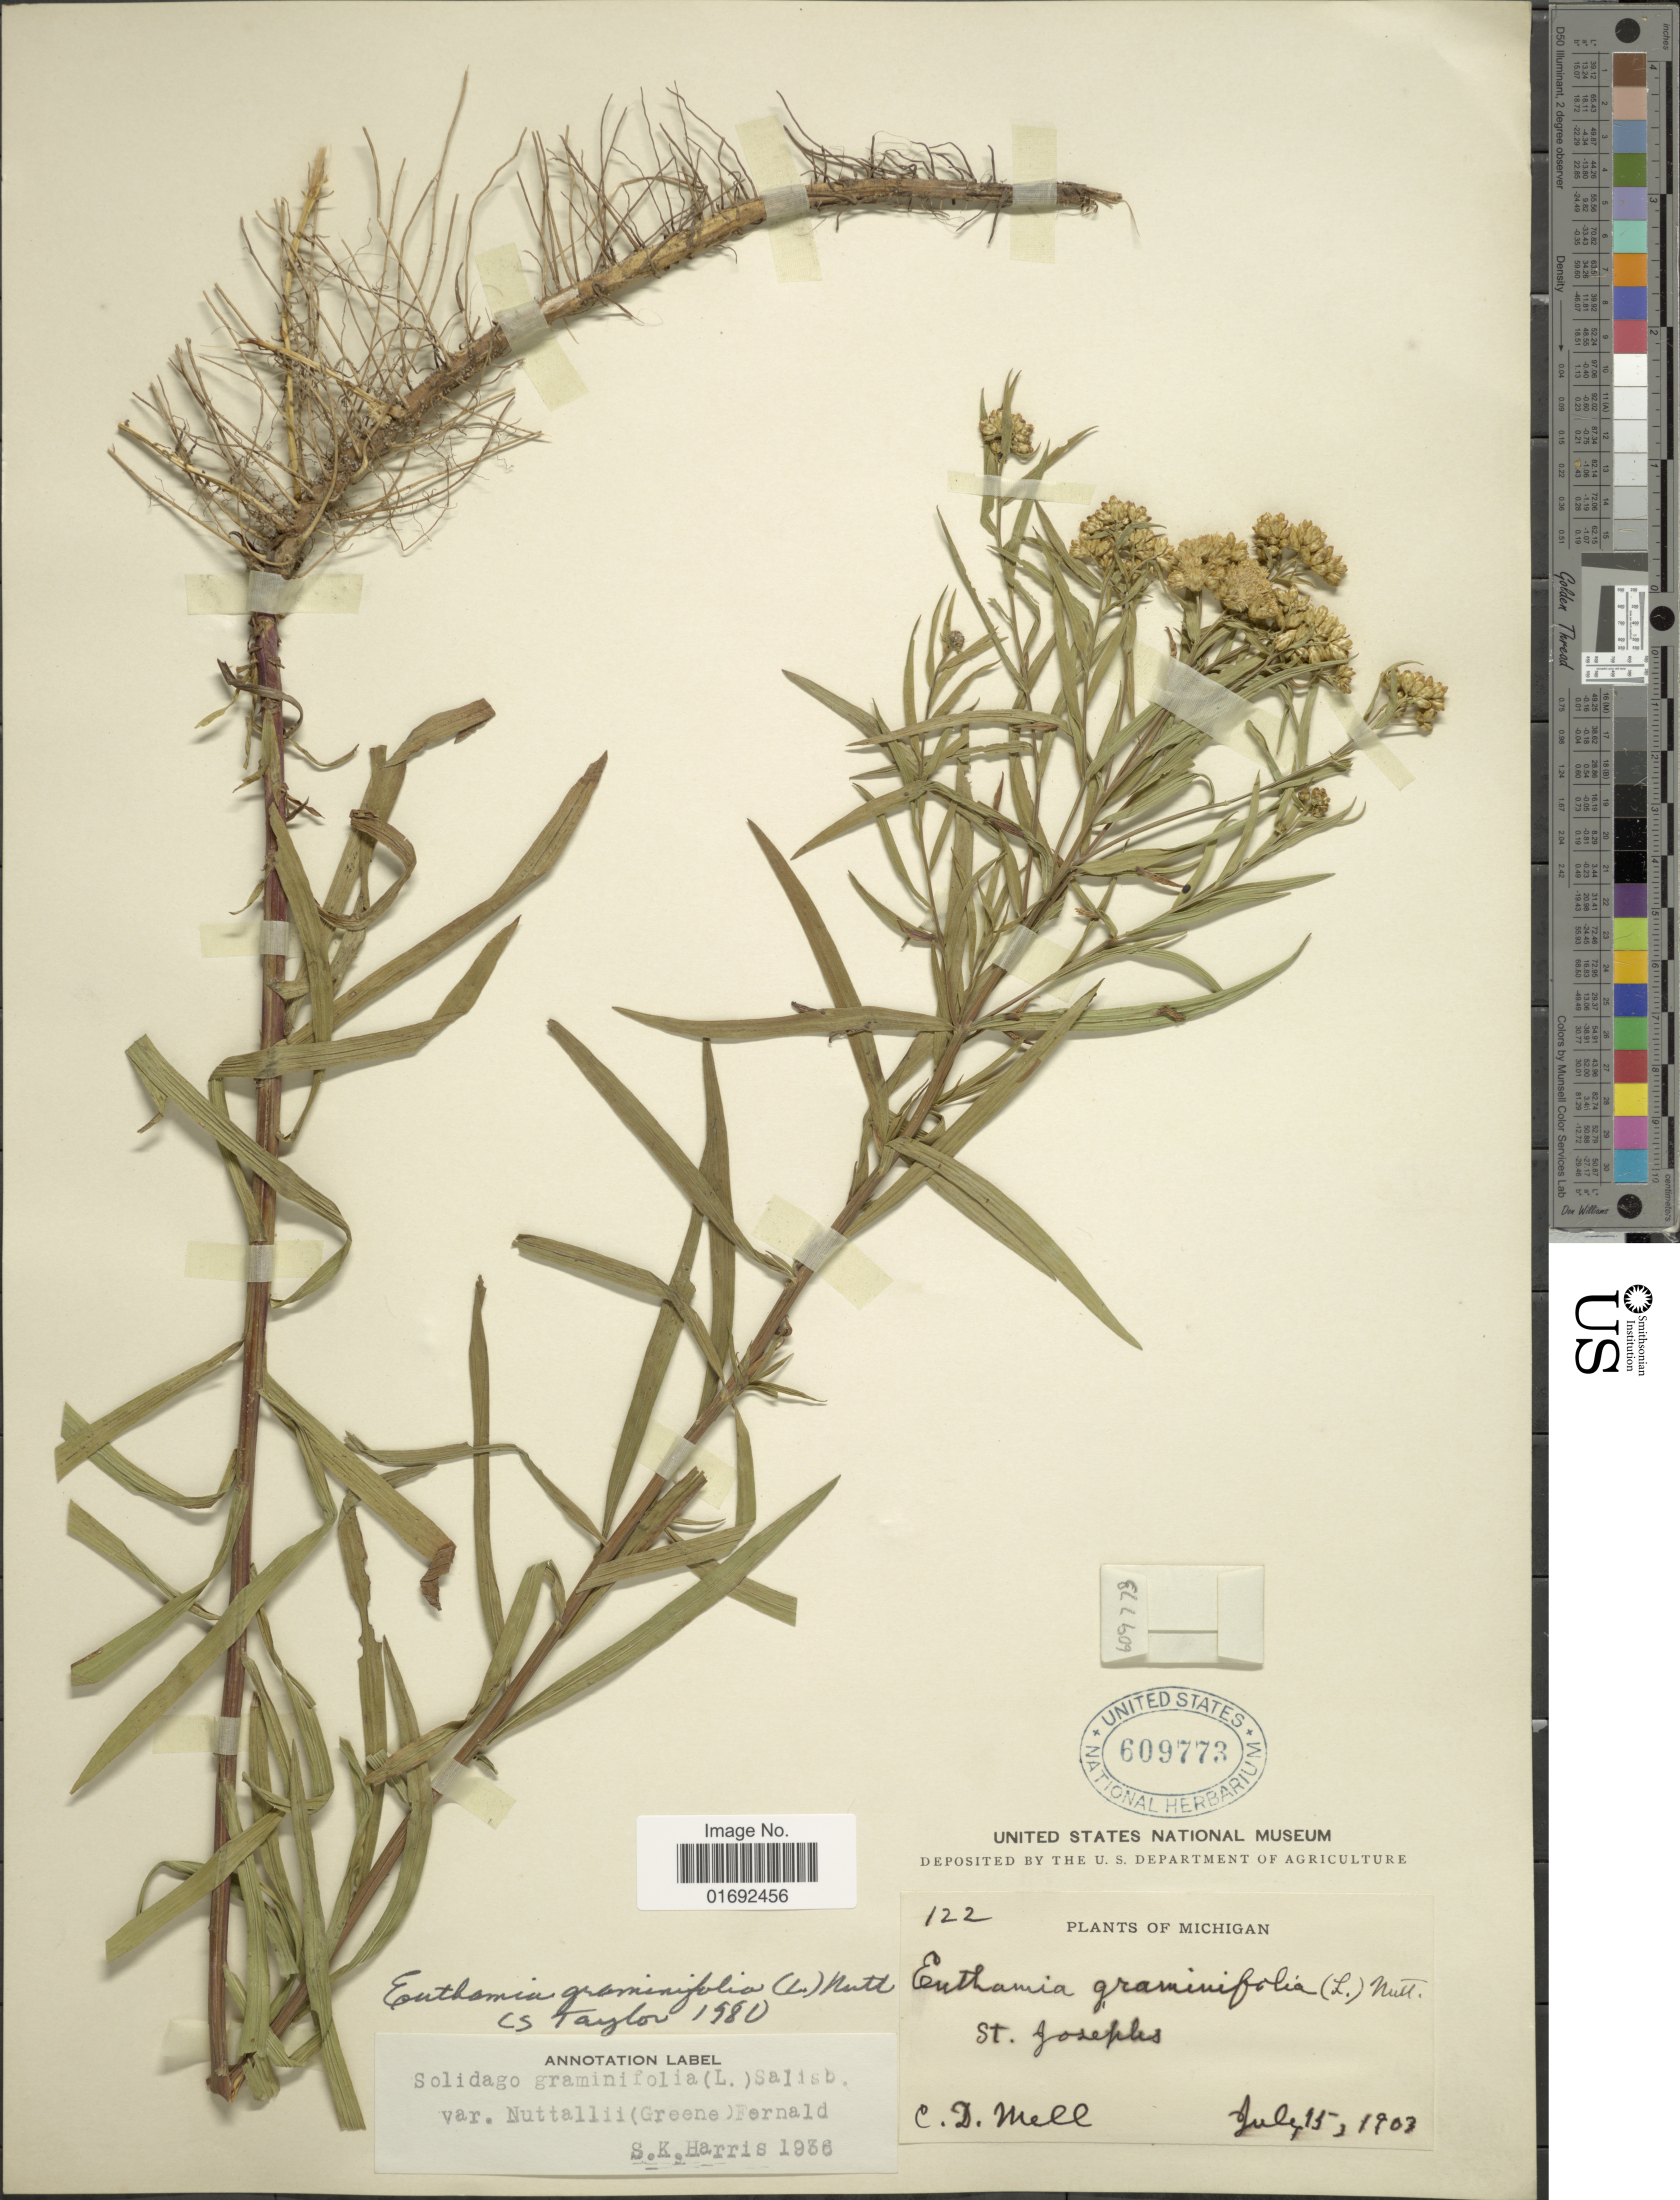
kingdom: Plantae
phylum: Tracheophyta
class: Magnoliopsida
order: Asterales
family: Asteraceae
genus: Euthamia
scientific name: Euthamia graminifolia var. nuttalii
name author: (S.W. Greene) W. Stone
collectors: C. D. Mell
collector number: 122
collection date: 1903-07-15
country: United States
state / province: Michigan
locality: St. Josephs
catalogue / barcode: US 609773